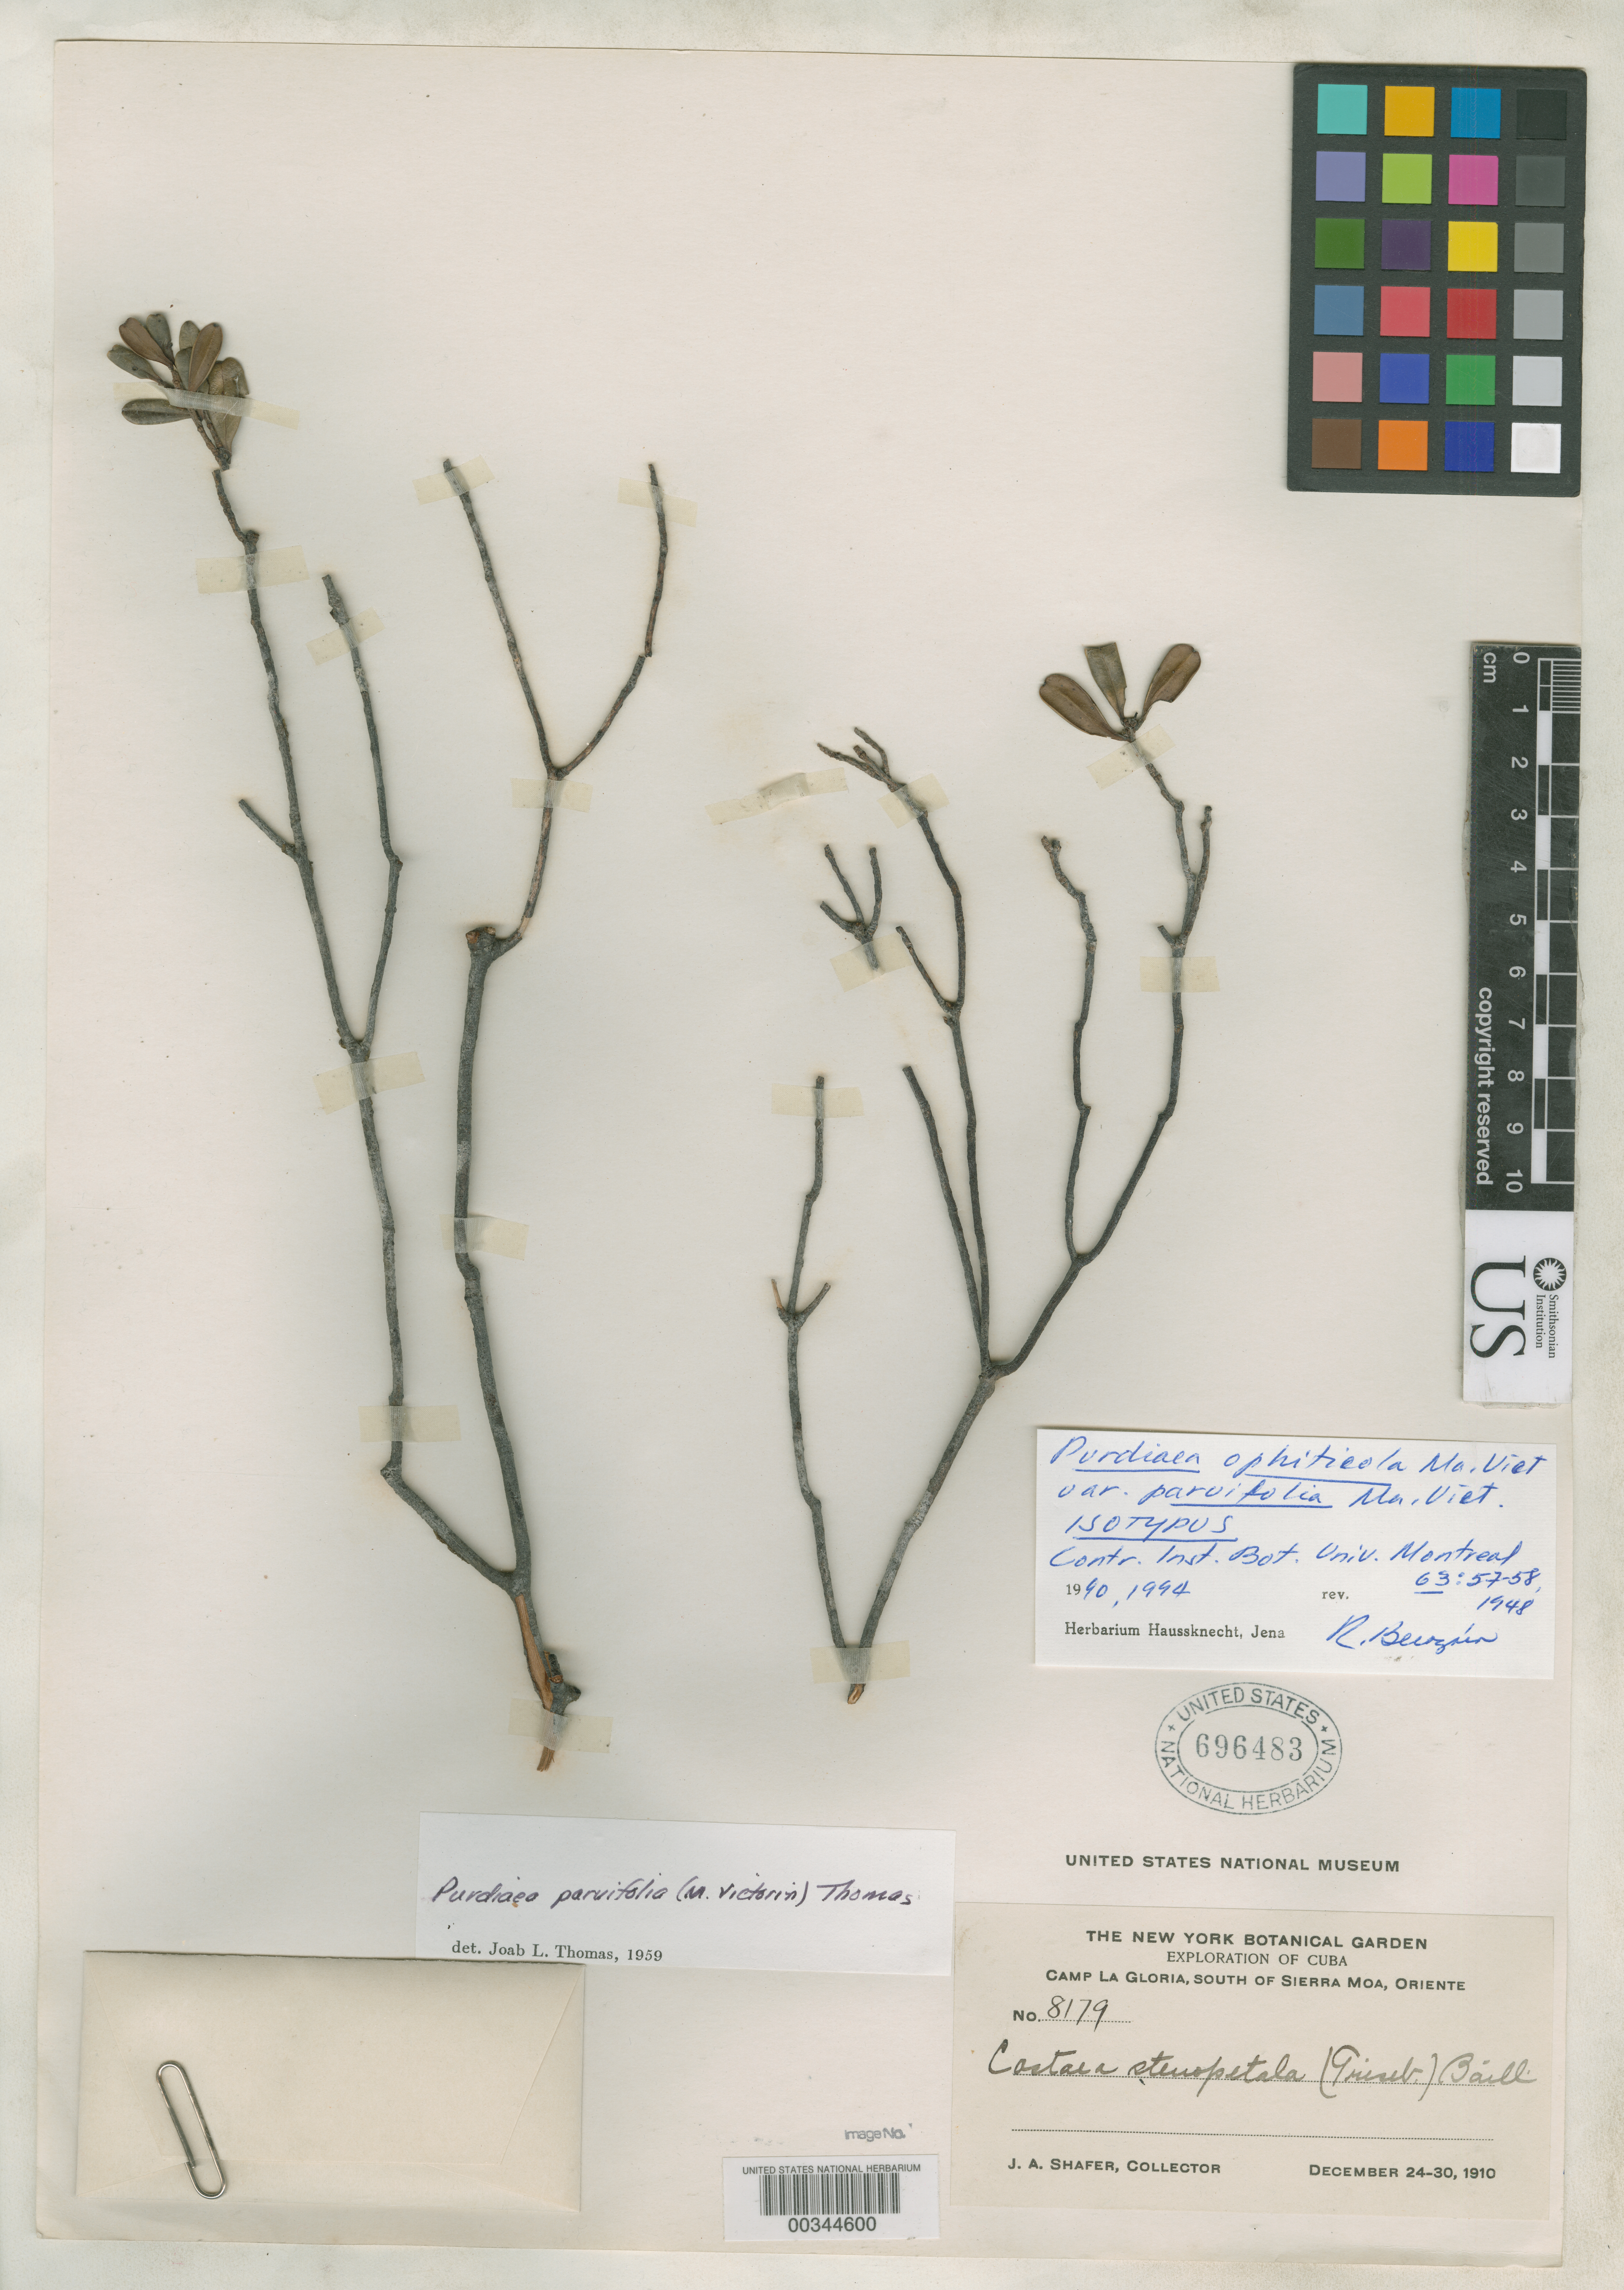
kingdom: Plantae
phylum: Tracheophyta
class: Magnoliopsida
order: Ericales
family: Clethraceae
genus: Purdiaea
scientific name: Purdiaea ophiticola var. parvifolia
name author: Vict.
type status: Isotype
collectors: J. A. Shafer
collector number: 8179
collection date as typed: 24 Dec 1910 to 30 Dec 1910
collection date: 1910-12-24/1910-12-30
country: Cuba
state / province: Oriente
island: Greater Antilles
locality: Camp La Gloria, S of Sierra Moa, Oriente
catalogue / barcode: US 696483